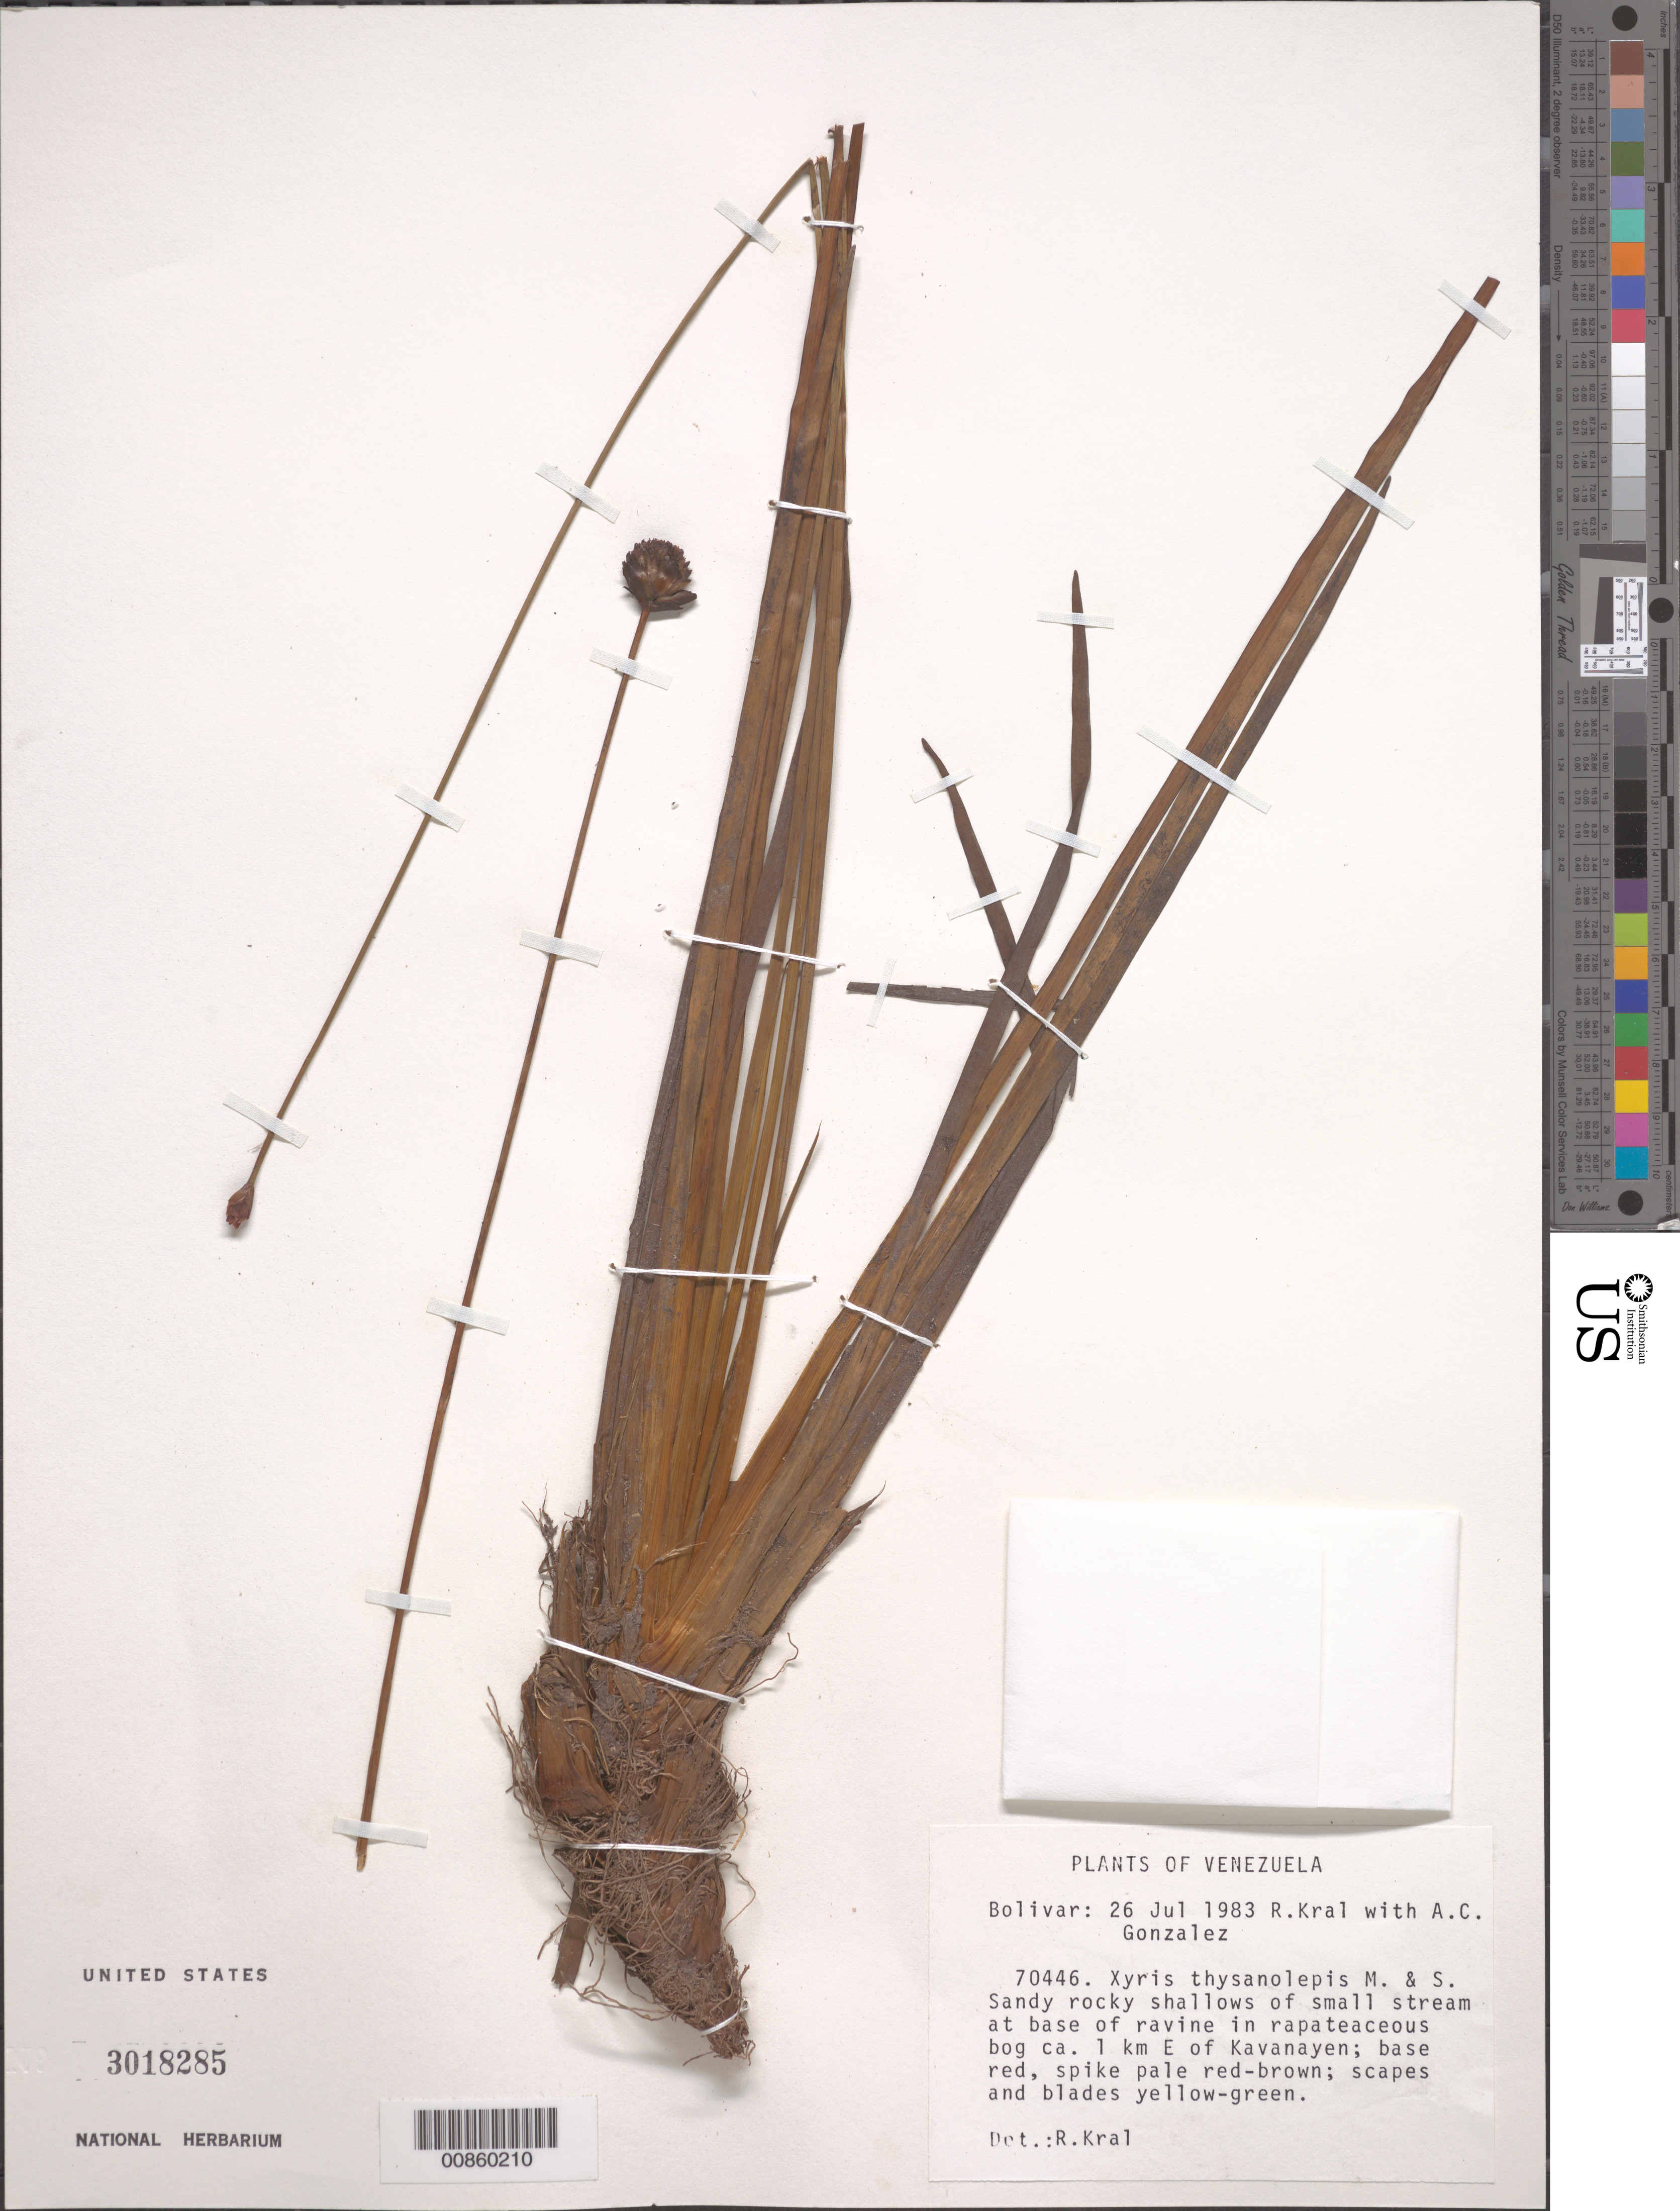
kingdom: Plantae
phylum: Tracheophyta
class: Liliopsida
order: Poales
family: Xyridaceae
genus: Xyris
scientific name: Xyris thysanolepis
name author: Maguire & L.B. Sm.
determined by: Kral, Robert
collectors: R. Kral & A. C. González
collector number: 70446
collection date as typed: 26-Jul-83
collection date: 1983-07-26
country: Venezuela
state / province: Bolívar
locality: Gran Sabana, Kavanayén, 1 km E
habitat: Sandy rocky shallows of small stream at base of ravine in rapateaceous bog.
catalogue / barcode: US 3018285